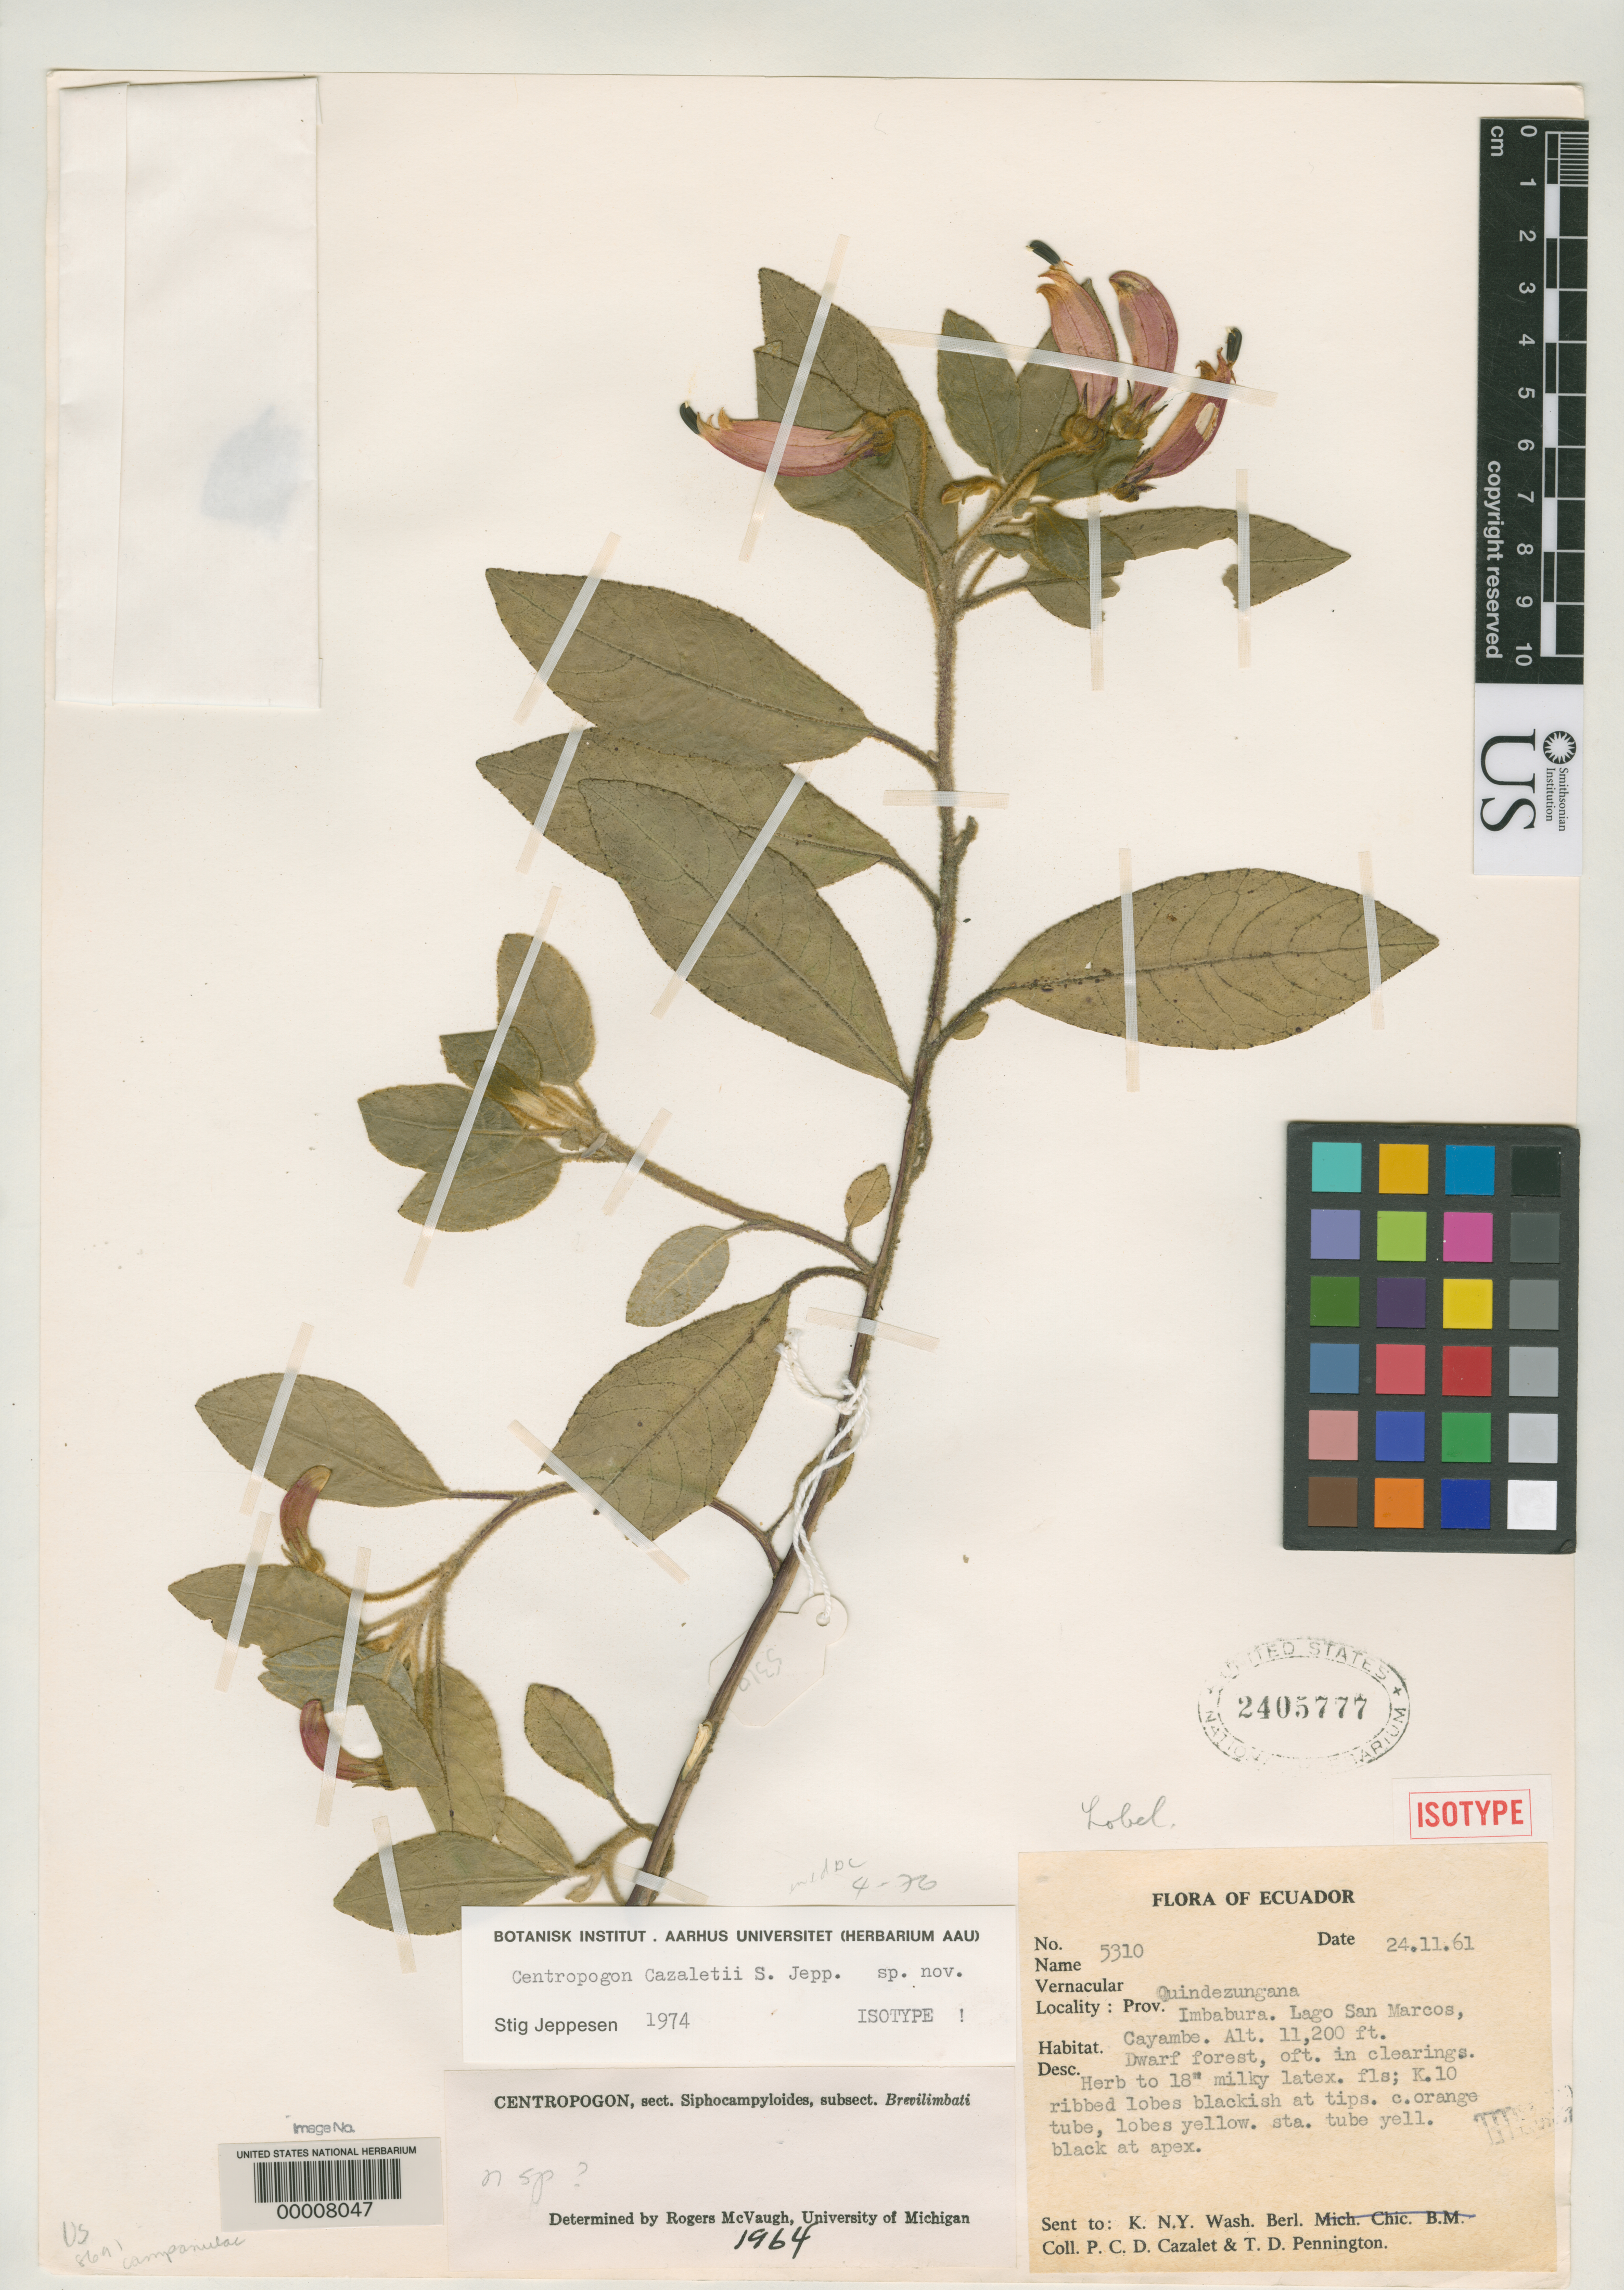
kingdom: Plantae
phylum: Tracheophyta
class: Magnoliopsida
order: Asterales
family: Campanulaceae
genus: Centropogon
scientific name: Centropogon cazalettii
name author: Jeppesen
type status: Isotype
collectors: P. C. D. Cazalet & T. D. Pennington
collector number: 5310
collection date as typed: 24 Nov 1961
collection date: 1961-11-24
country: Ecuador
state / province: Imbabura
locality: Lago San Marcos, Volcan Cayambe.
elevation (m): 3414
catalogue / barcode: US 2405777